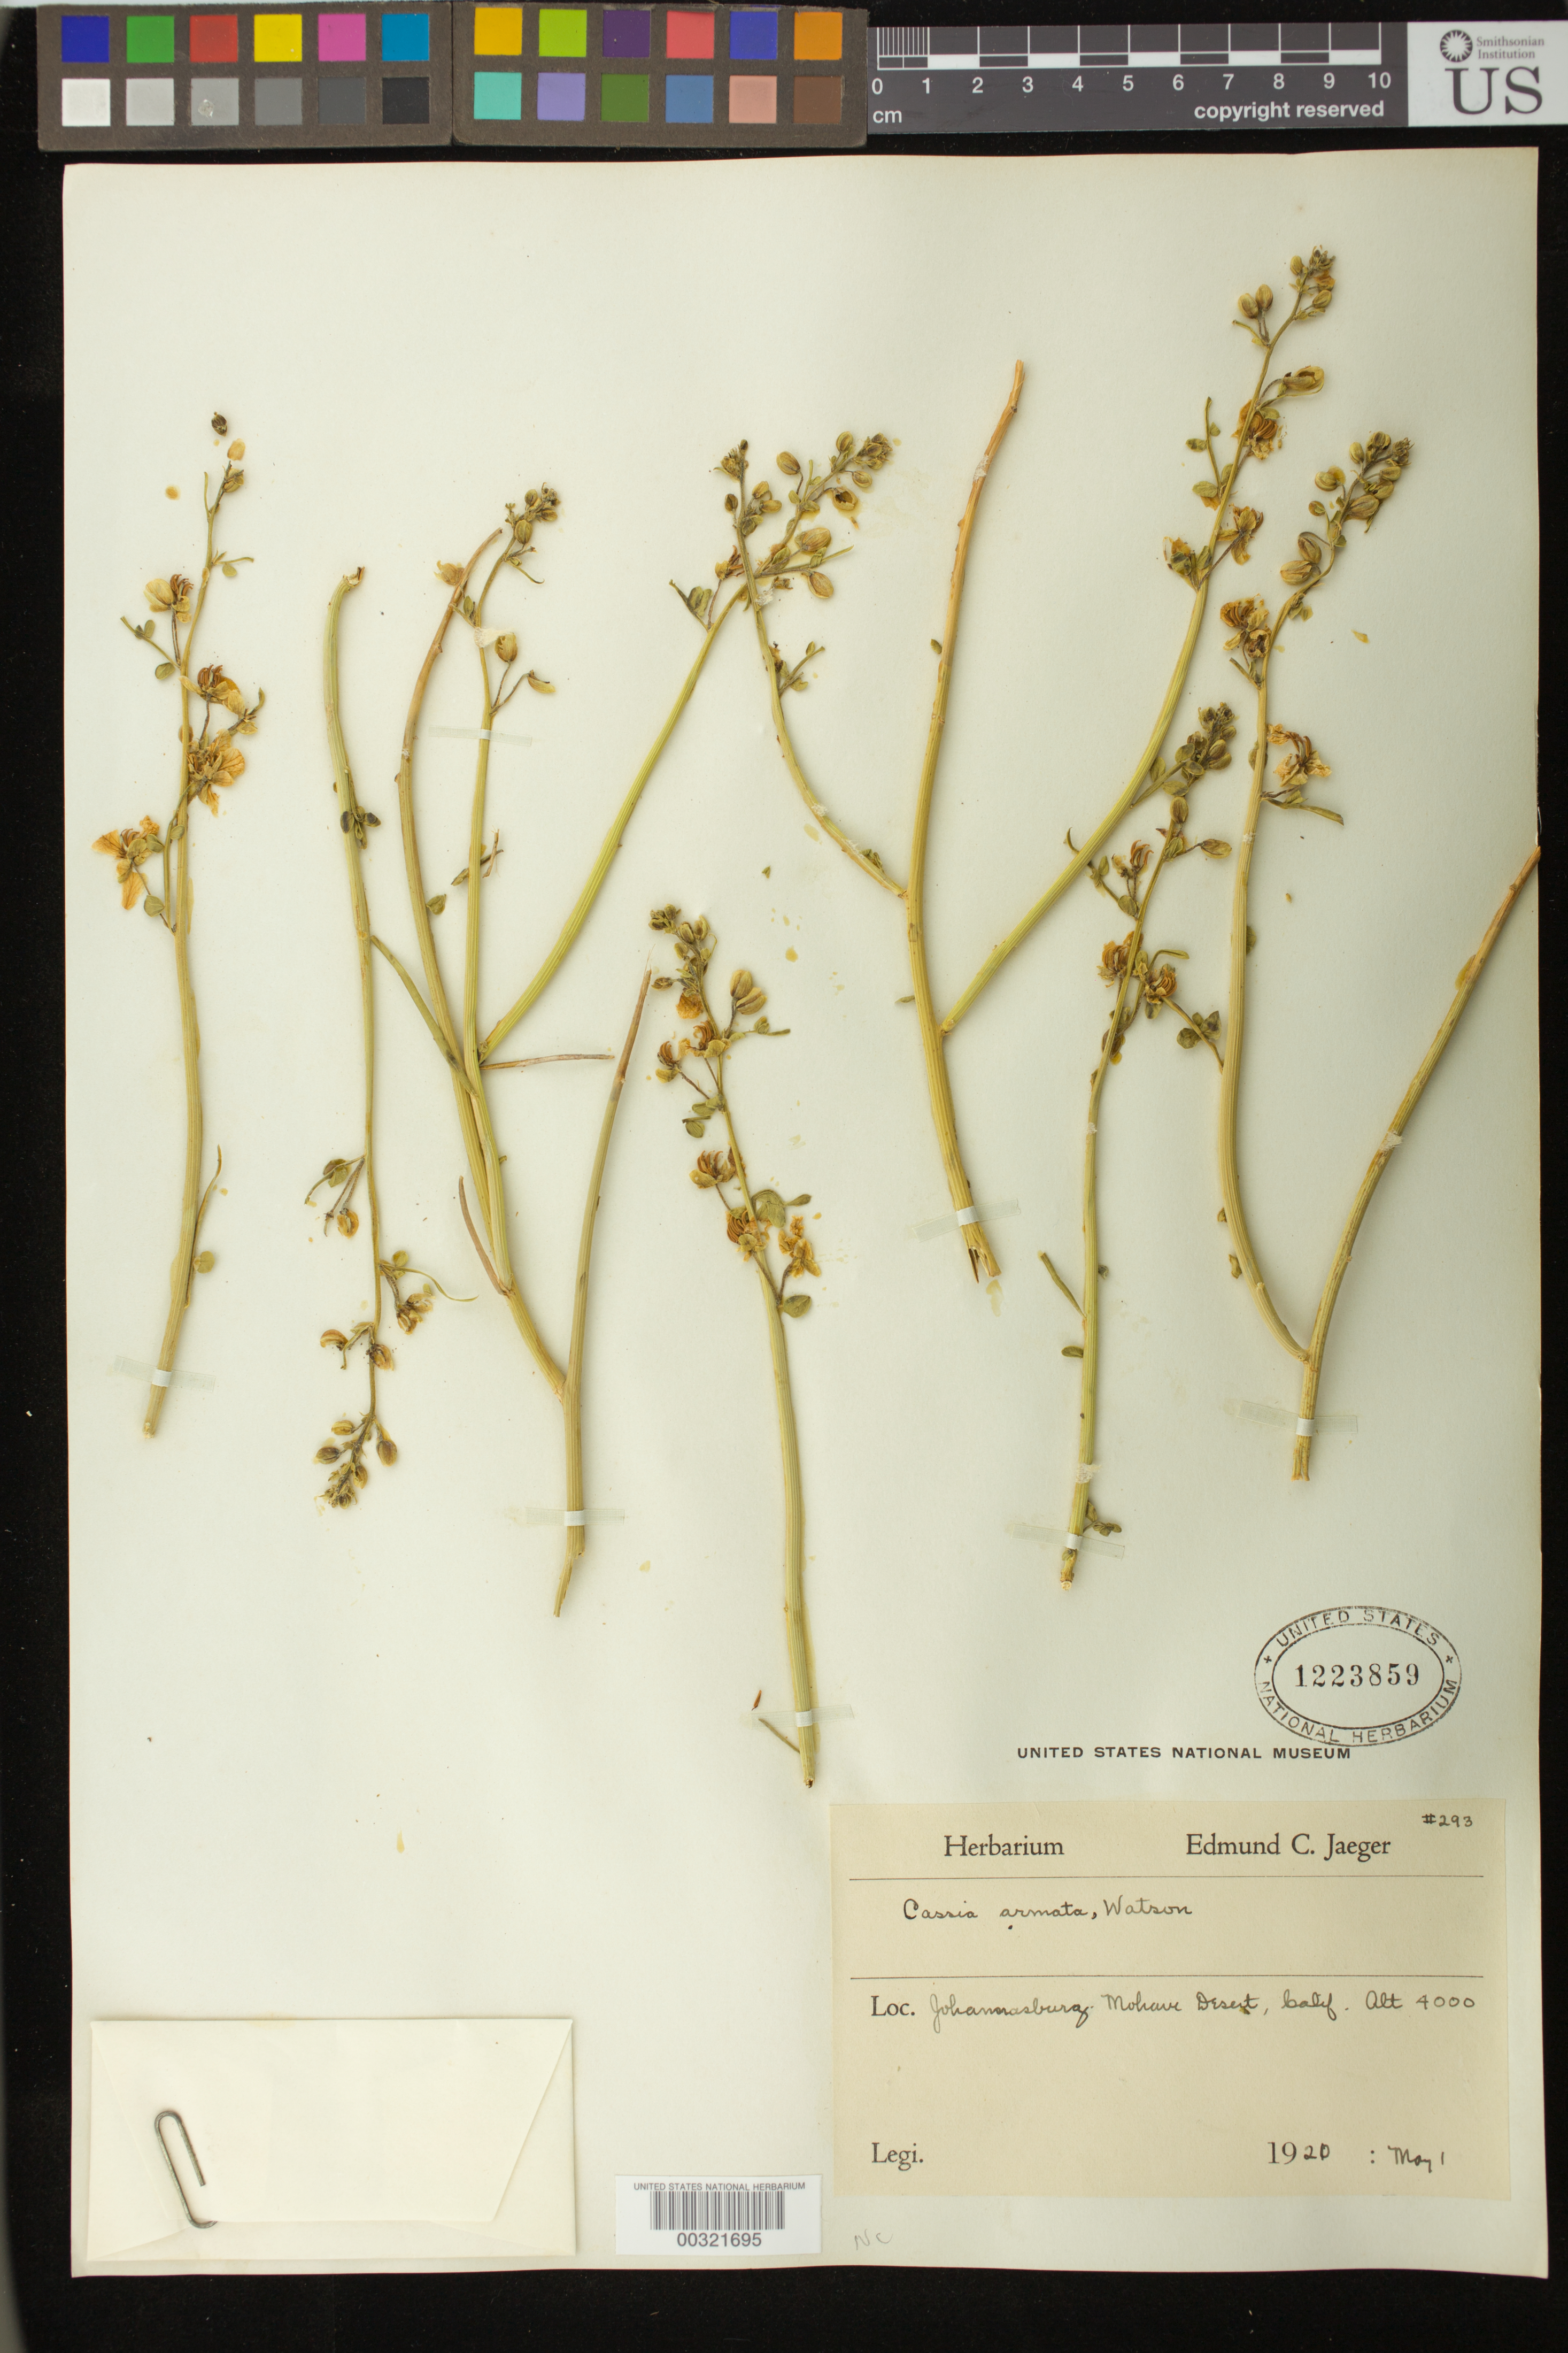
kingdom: Plantae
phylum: Tracheophyta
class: Magnoliopsida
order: Fabales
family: Fabaceae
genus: Senna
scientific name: Senna armata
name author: (S. Watson) H.S. Irwin & Barneby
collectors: E. Jaeger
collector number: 293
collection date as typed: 01 May 1920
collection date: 1920-05-01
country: United States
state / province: California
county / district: Kern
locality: Johannasburg, mohave desert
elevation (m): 1219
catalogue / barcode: US 1223859